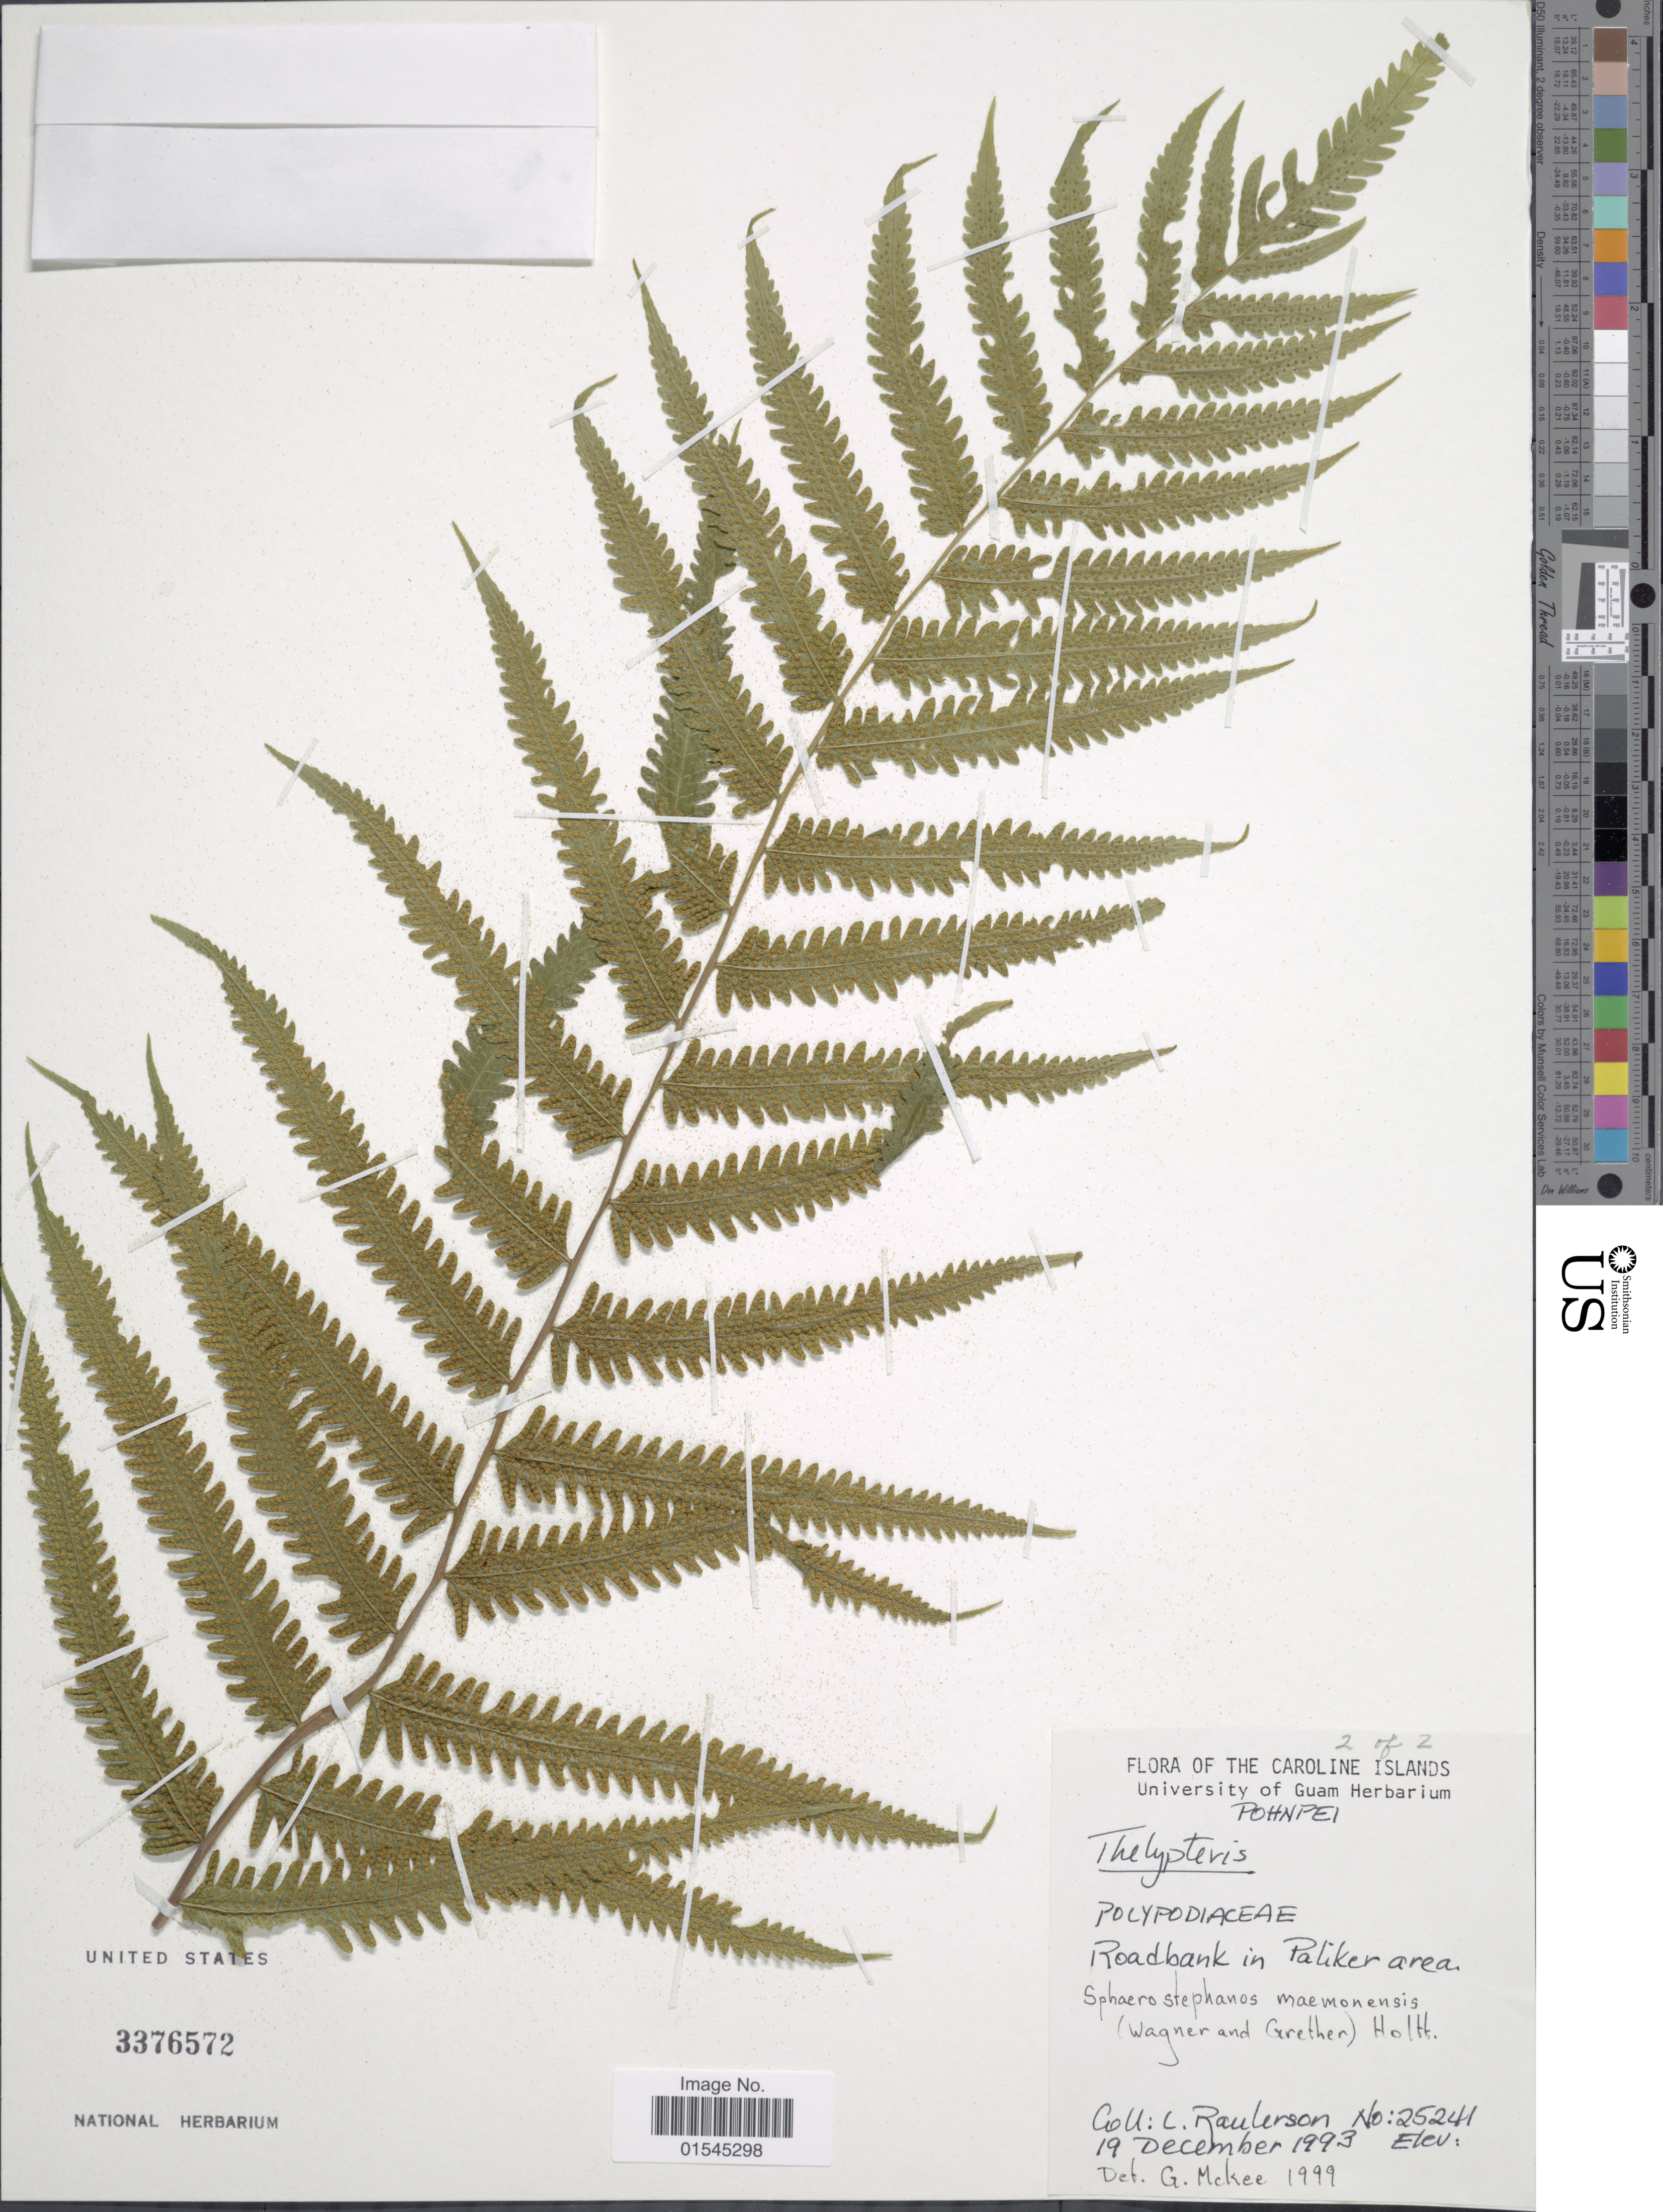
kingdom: Plantae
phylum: Tracheophyta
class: Polypodiopsida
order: Polypodiales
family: Thelypteridaceae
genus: Sphaerostephanos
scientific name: Sphaerostephanos heterocarpus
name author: (Blume) Holttum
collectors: L. Raulerson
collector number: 25241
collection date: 1993-12-19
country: Micronesia, Federated States of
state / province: Pohnpei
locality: The Caroline Islands. Roadbank in Paliker area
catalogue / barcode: US 3376572